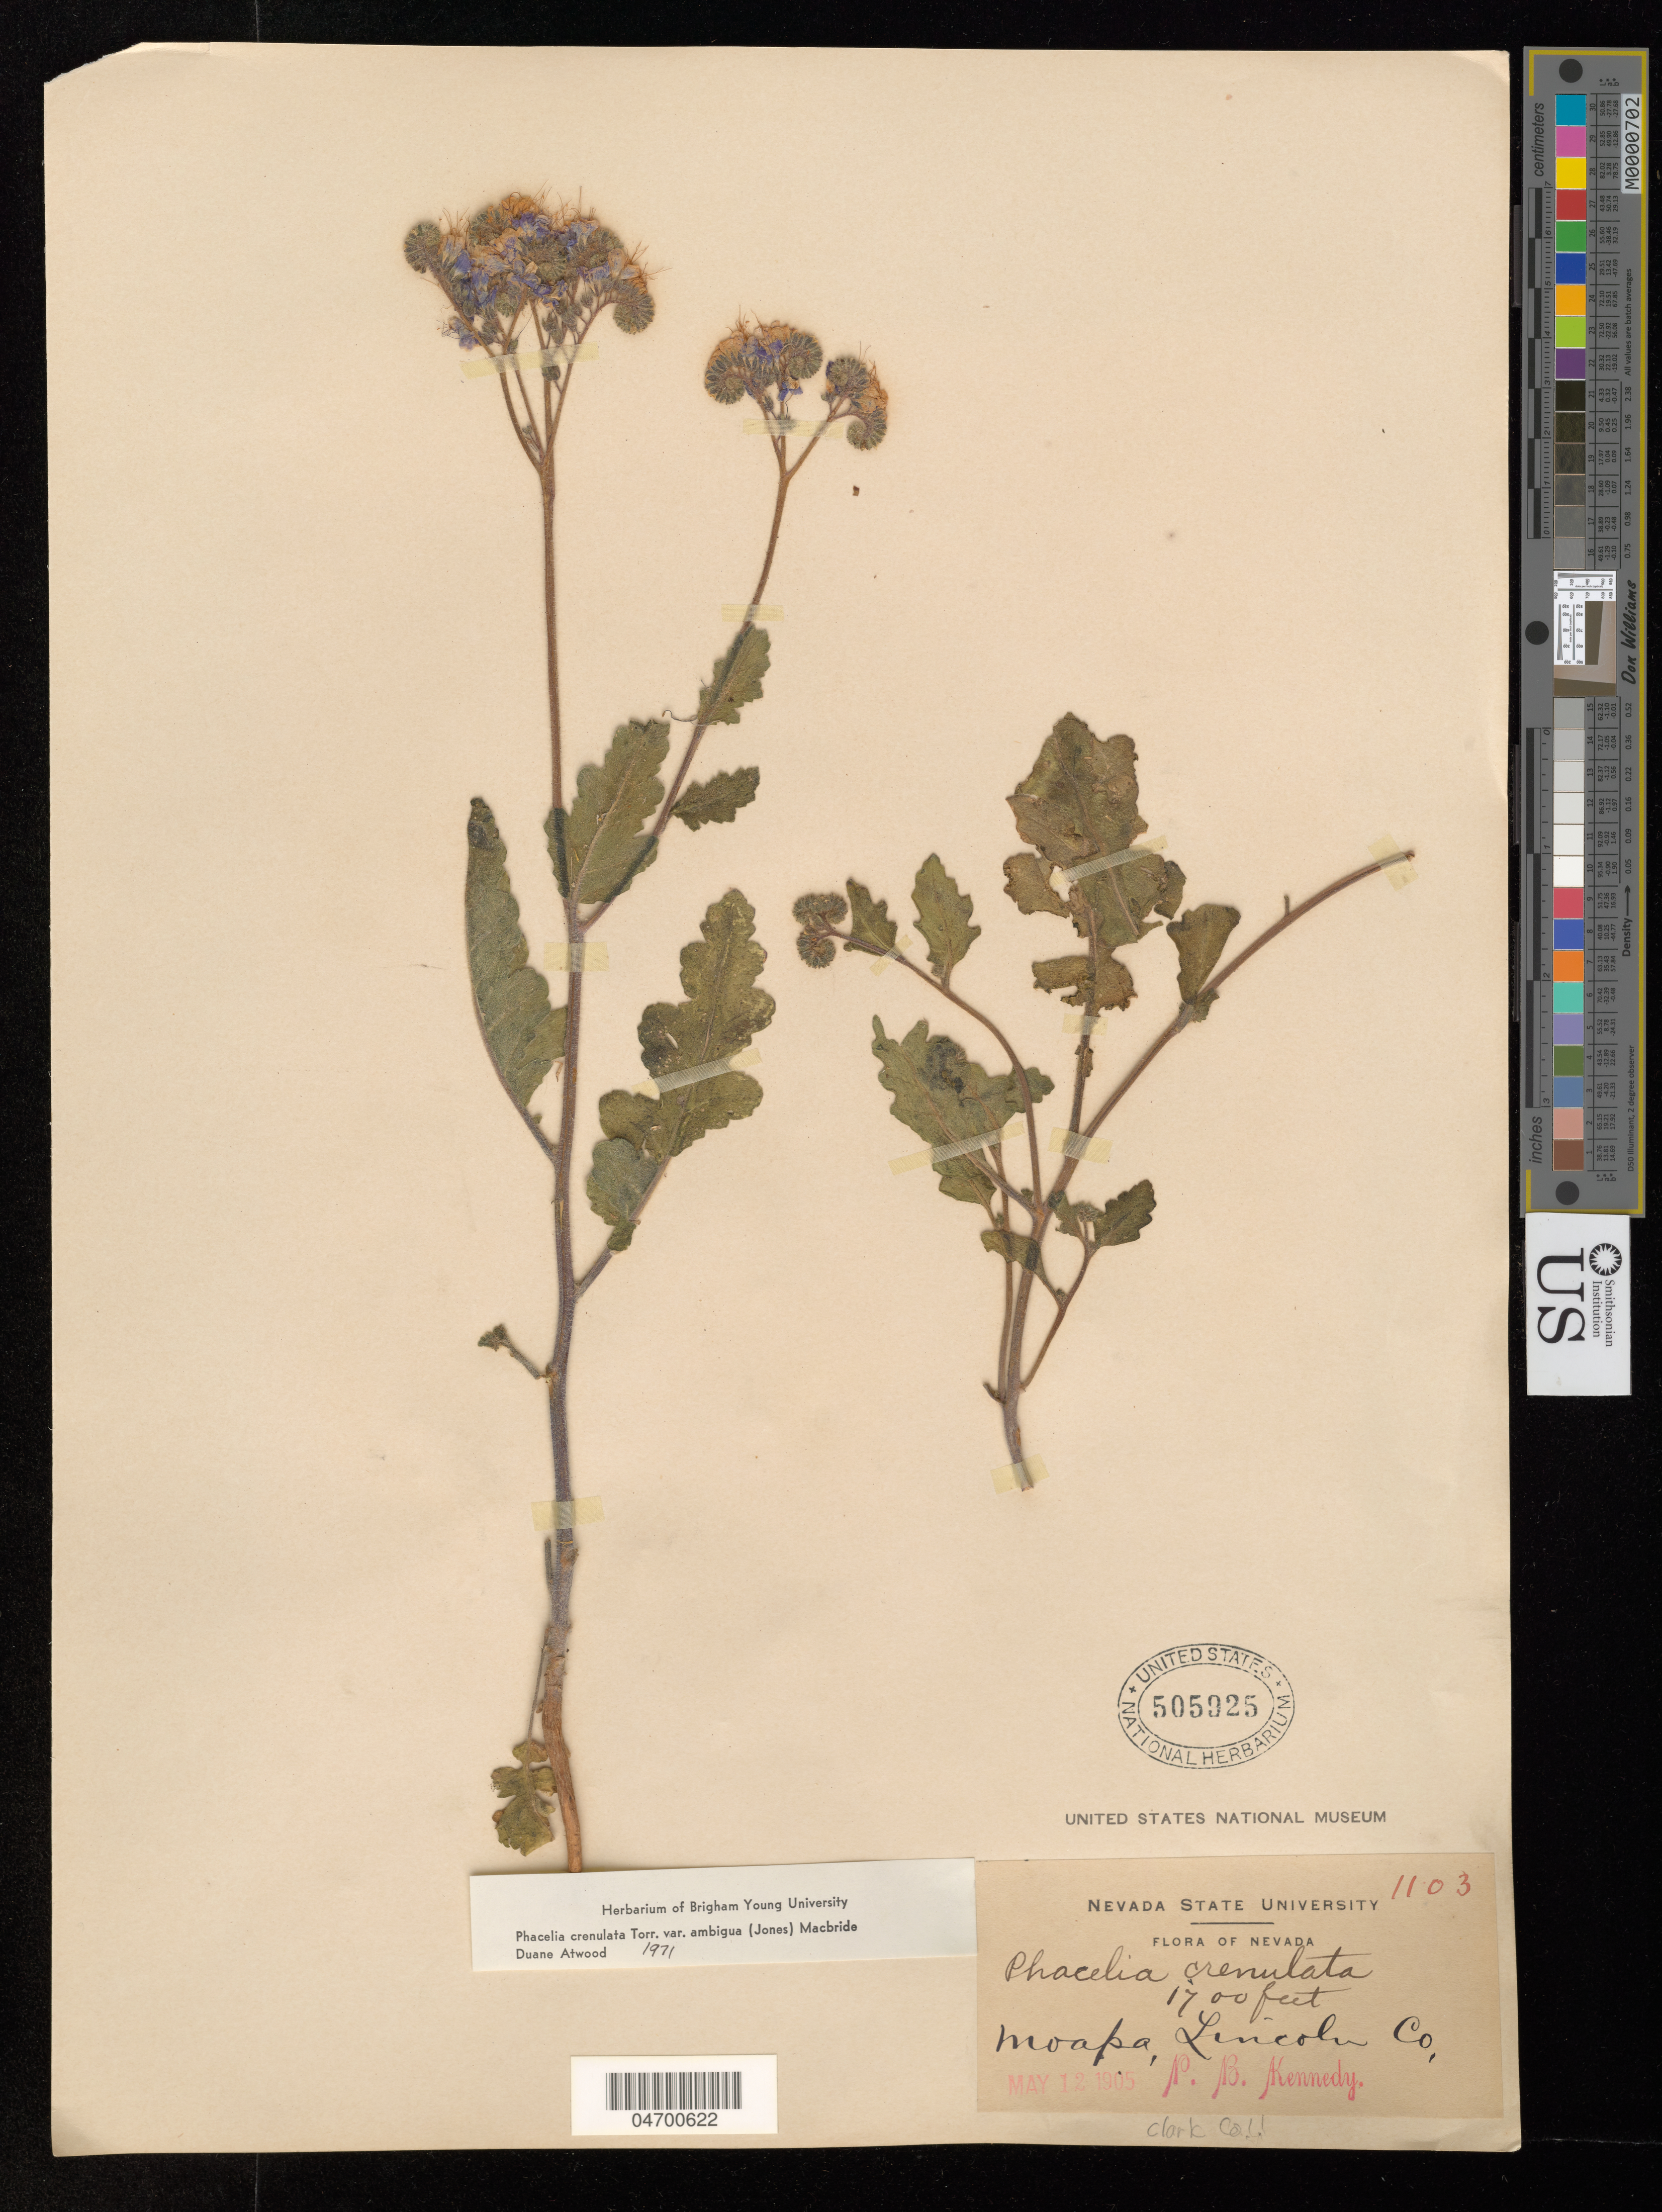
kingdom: Plantae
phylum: Tracheophyta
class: Magnoliopsida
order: Boraginales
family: Hydrophyllaceae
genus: Phacelia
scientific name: Phacelia crenulata var. ambigua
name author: (M.E. Jones) J.F. Macbr.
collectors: Kennedy, R.B.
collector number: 1103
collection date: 1905-05-12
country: United States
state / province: Nevada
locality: Moapa, Lincoln Co. [Clark Co.!]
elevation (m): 518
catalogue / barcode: US 505925